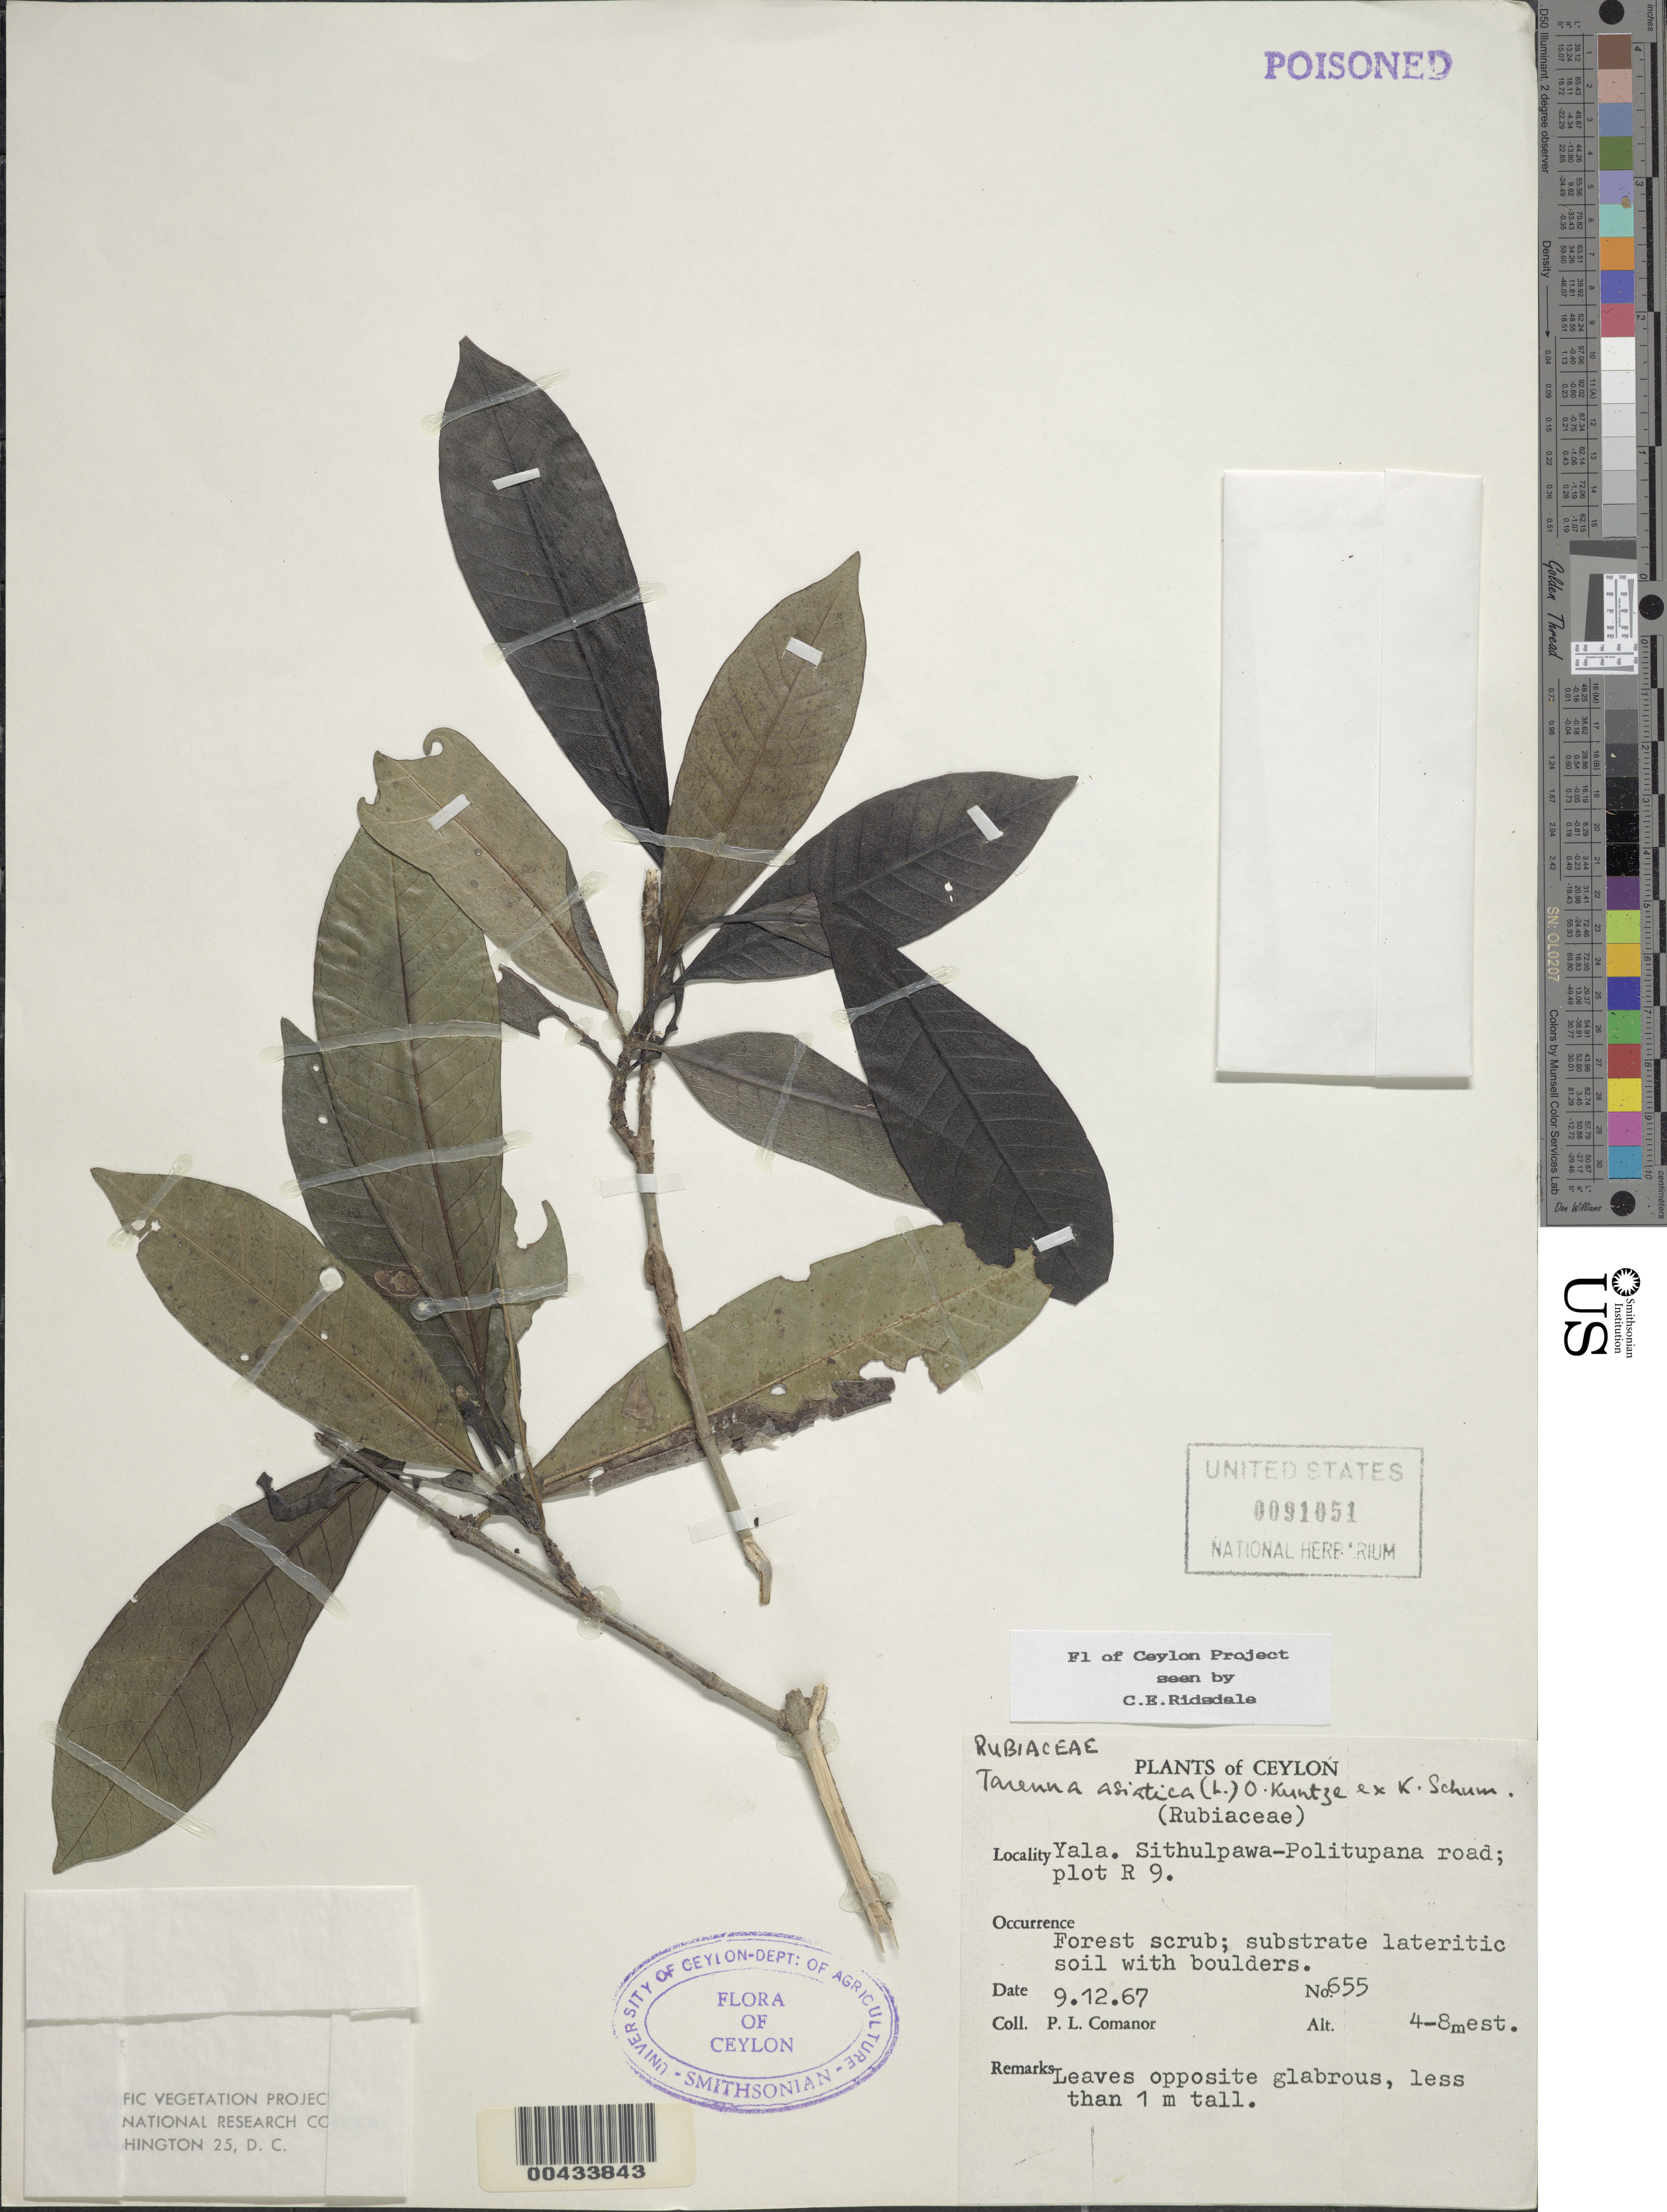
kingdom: Plantae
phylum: Tracheophyta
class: Magnoliopsida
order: Gentianales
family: Rubiaceae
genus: Tarenna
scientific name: Tarenna asiatica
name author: (L.) Kuntze ex K. Schum.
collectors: P. Comanor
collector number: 655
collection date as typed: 12 Sep 1967 or 09 Dec 1967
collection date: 1967-09-12 or 1967-12-09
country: Sri Lanka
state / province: Southern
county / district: Hambantota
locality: Yala, Sithulpawa-Politupana Rd, plot R9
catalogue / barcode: US 91051